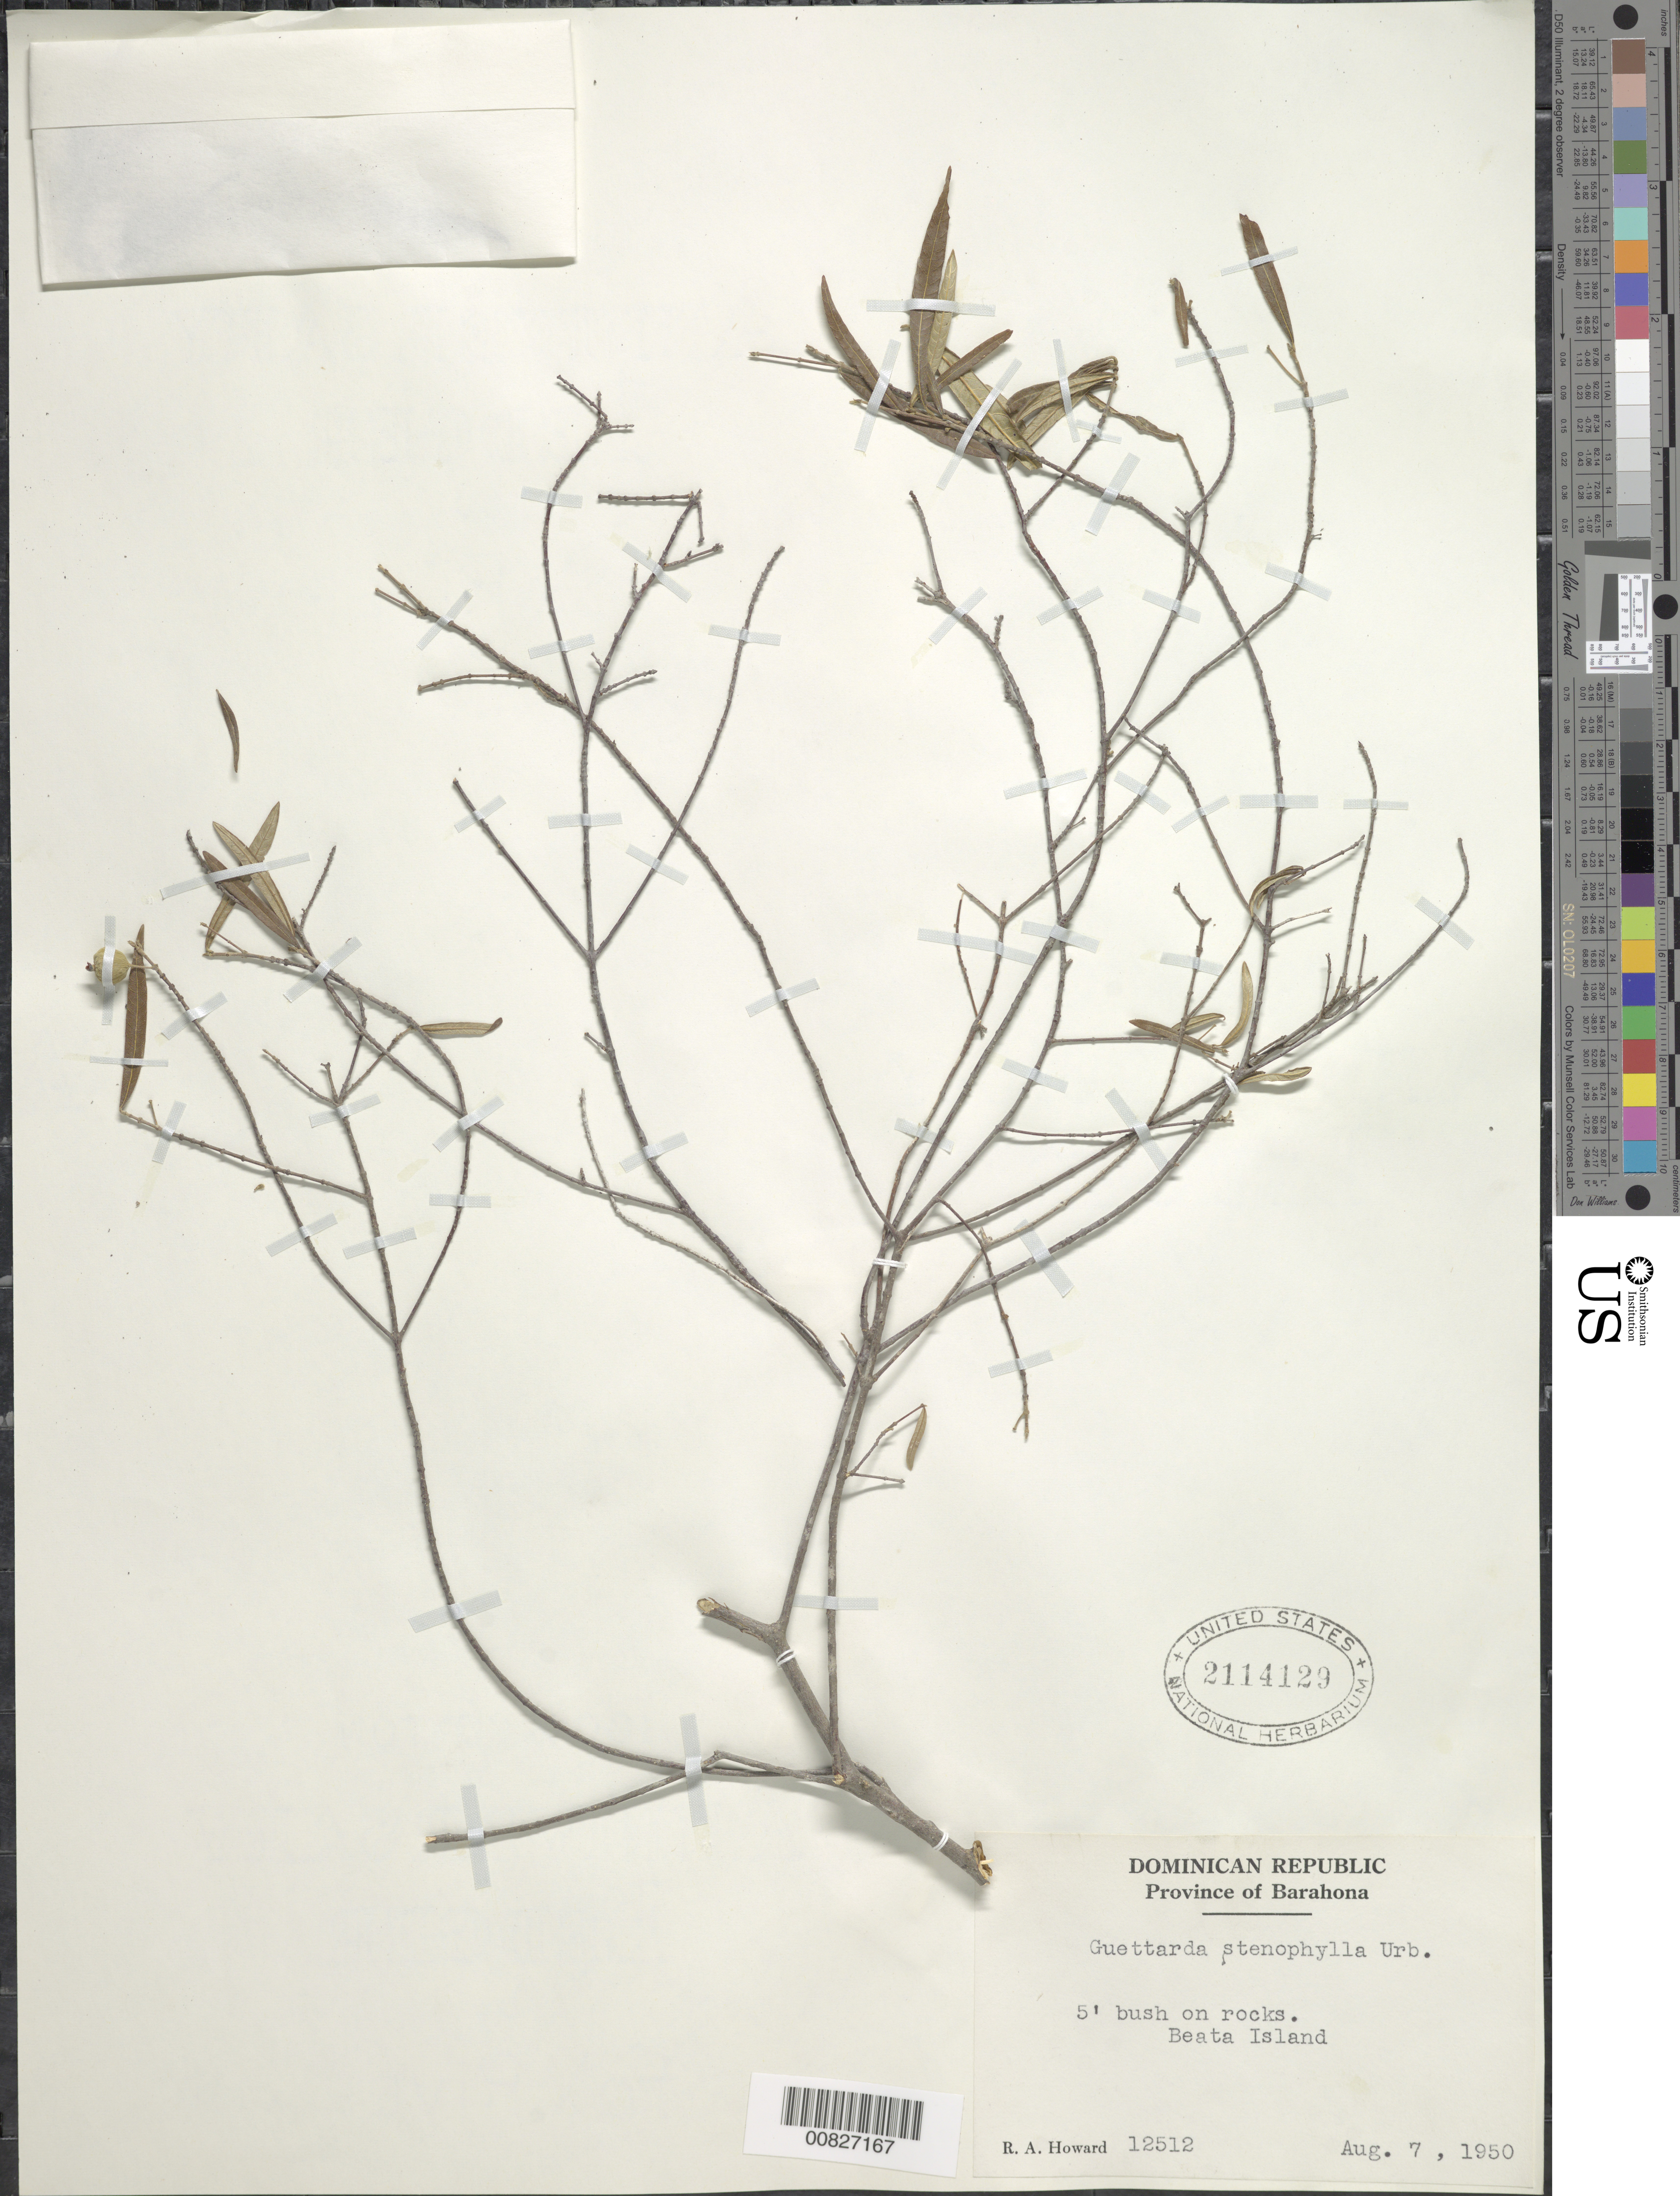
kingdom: Plantae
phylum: Tracheophyta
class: Magnoliopsida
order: Gentianales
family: Rubiaceae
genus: Guettarda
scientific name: Guettarda stenophylla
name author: Urb.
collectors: R. A. Howard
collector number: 12512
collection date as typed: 07 Aug 1950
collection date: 1950-08-07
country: Dominican Republic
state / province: Barahona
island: Isla Beata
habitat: On rocks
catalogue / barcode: US 2114129